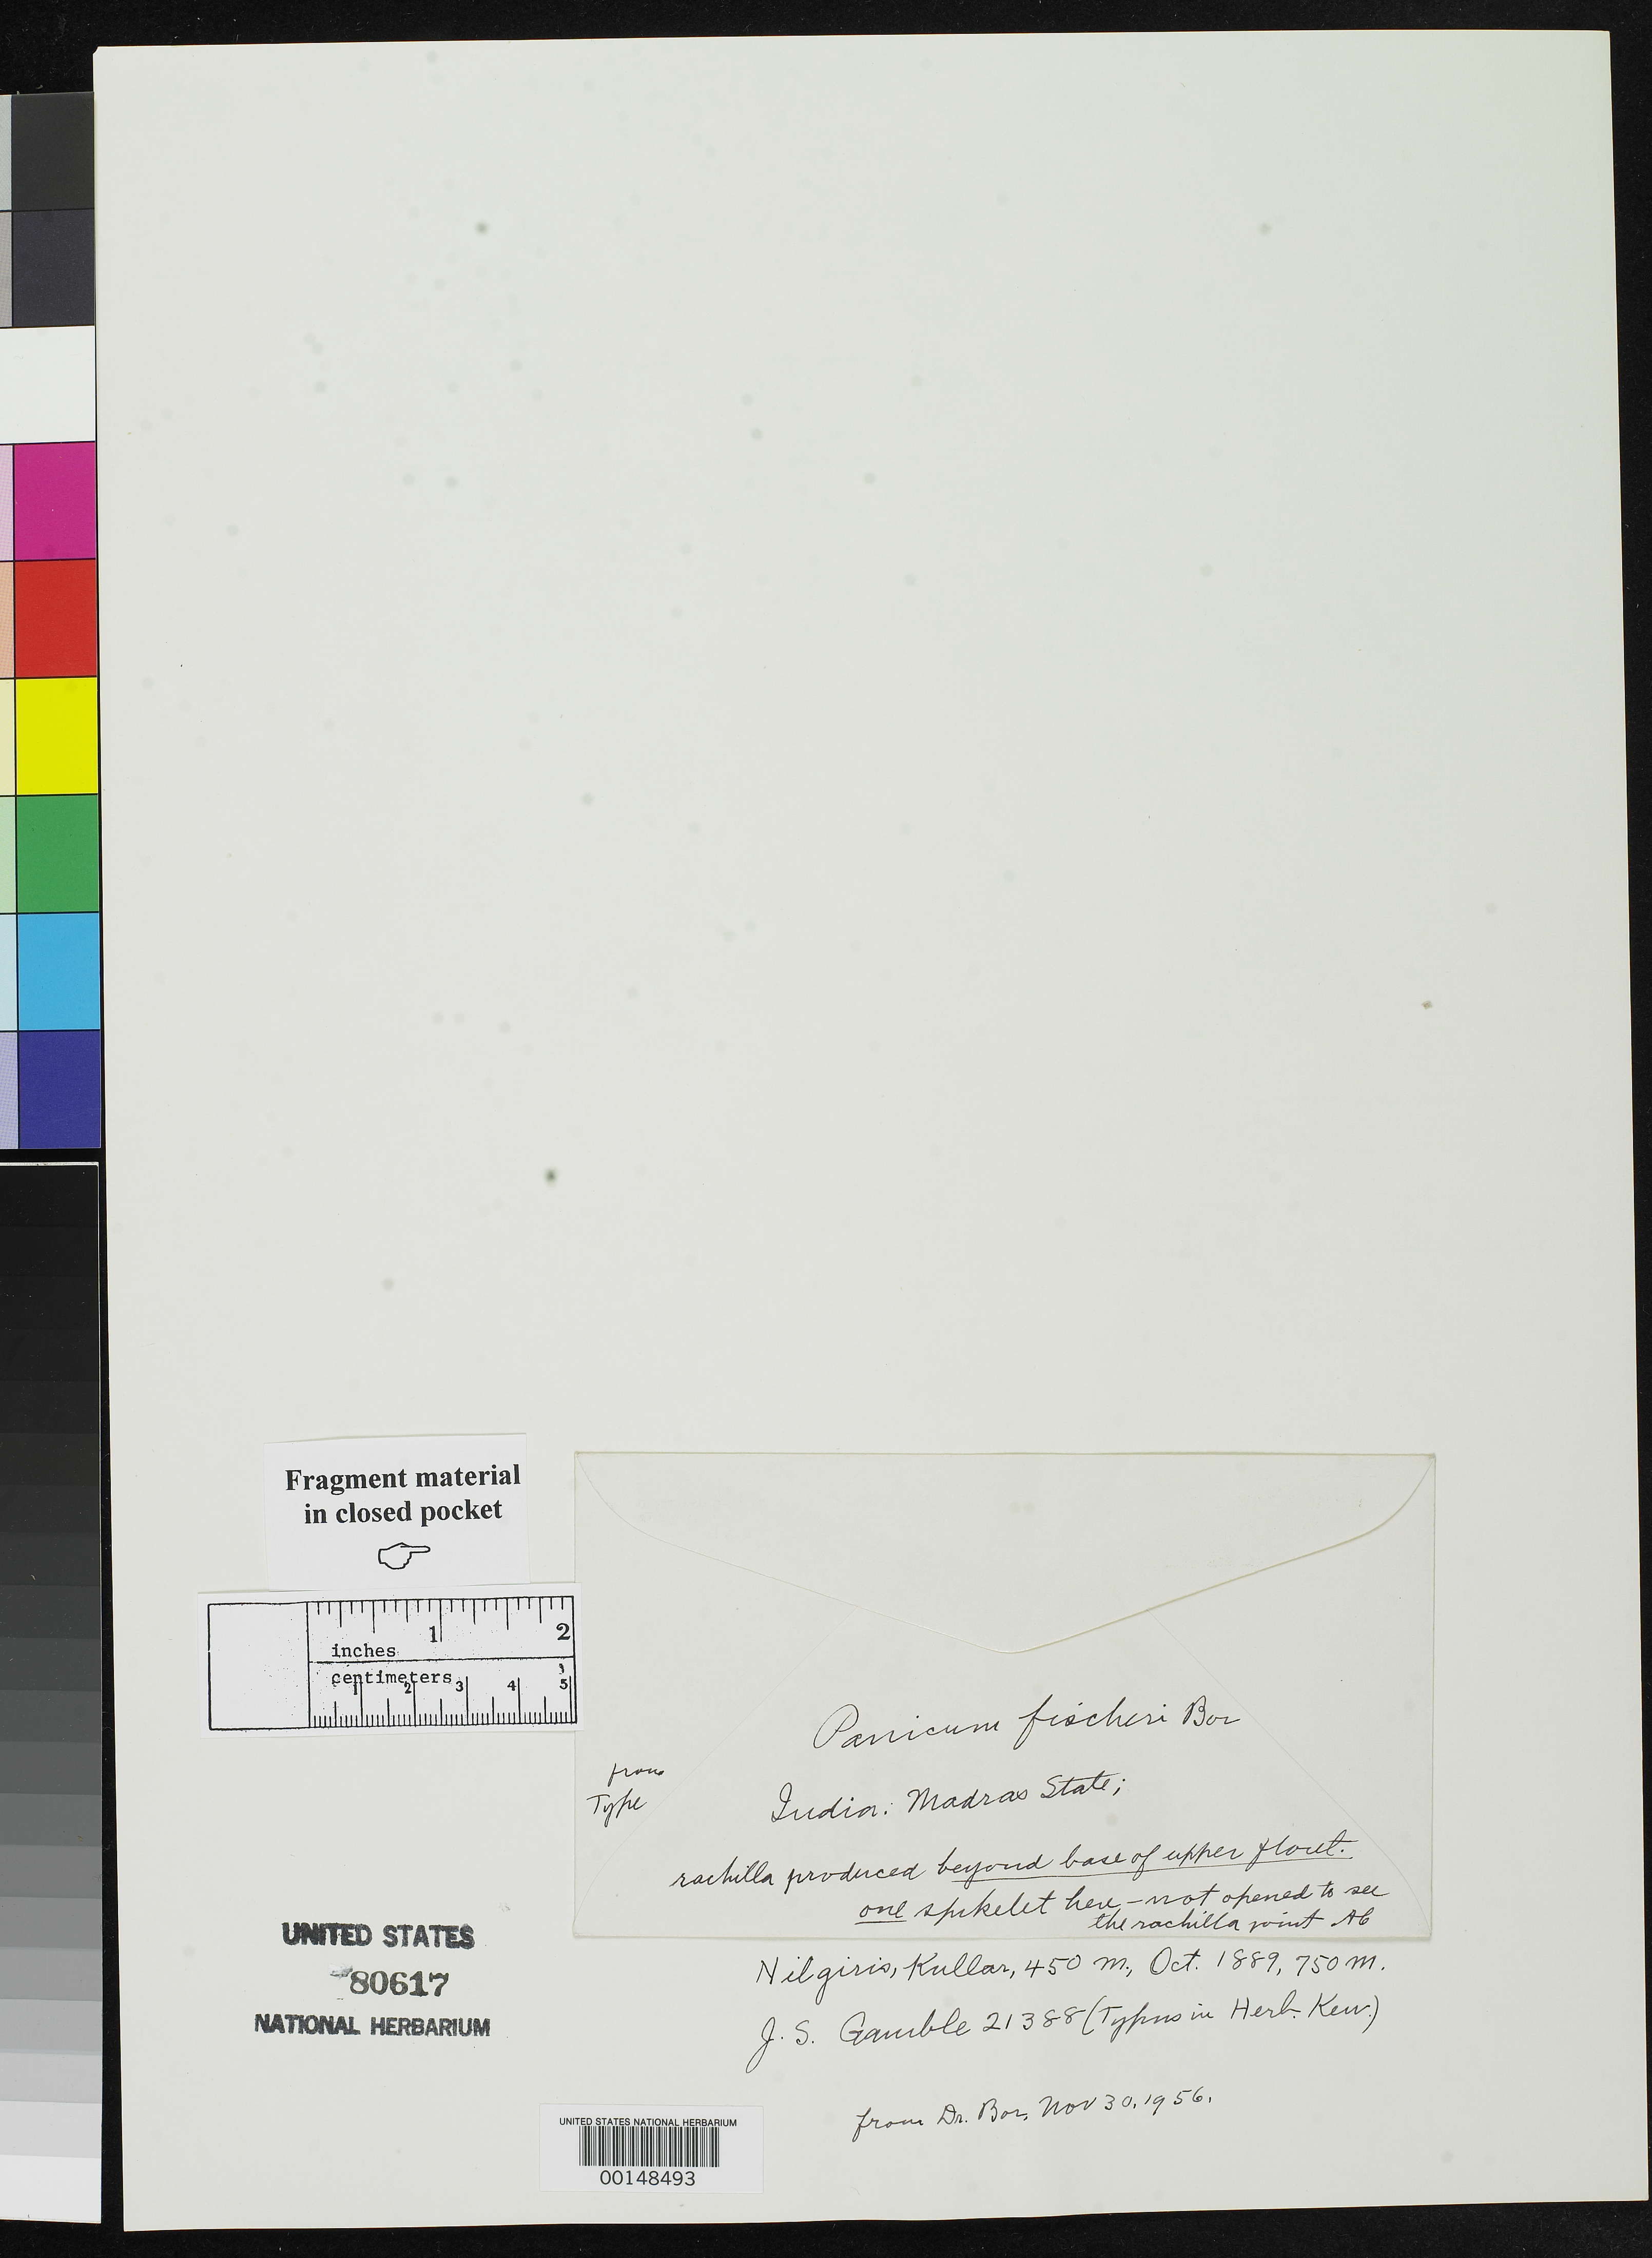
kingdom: Plantae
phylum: Tracheophyta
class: Liliopsida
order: Poales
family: Poaceae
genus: Panicum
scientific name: Panicum fischeri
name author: Bor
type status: Type Fragment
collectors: J. S. Gamble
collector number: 21388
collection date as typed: Oct 1889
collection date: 1889-10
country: India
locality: Madras, Nilgiris, Kullar.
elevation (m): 750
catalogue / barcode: US 80617